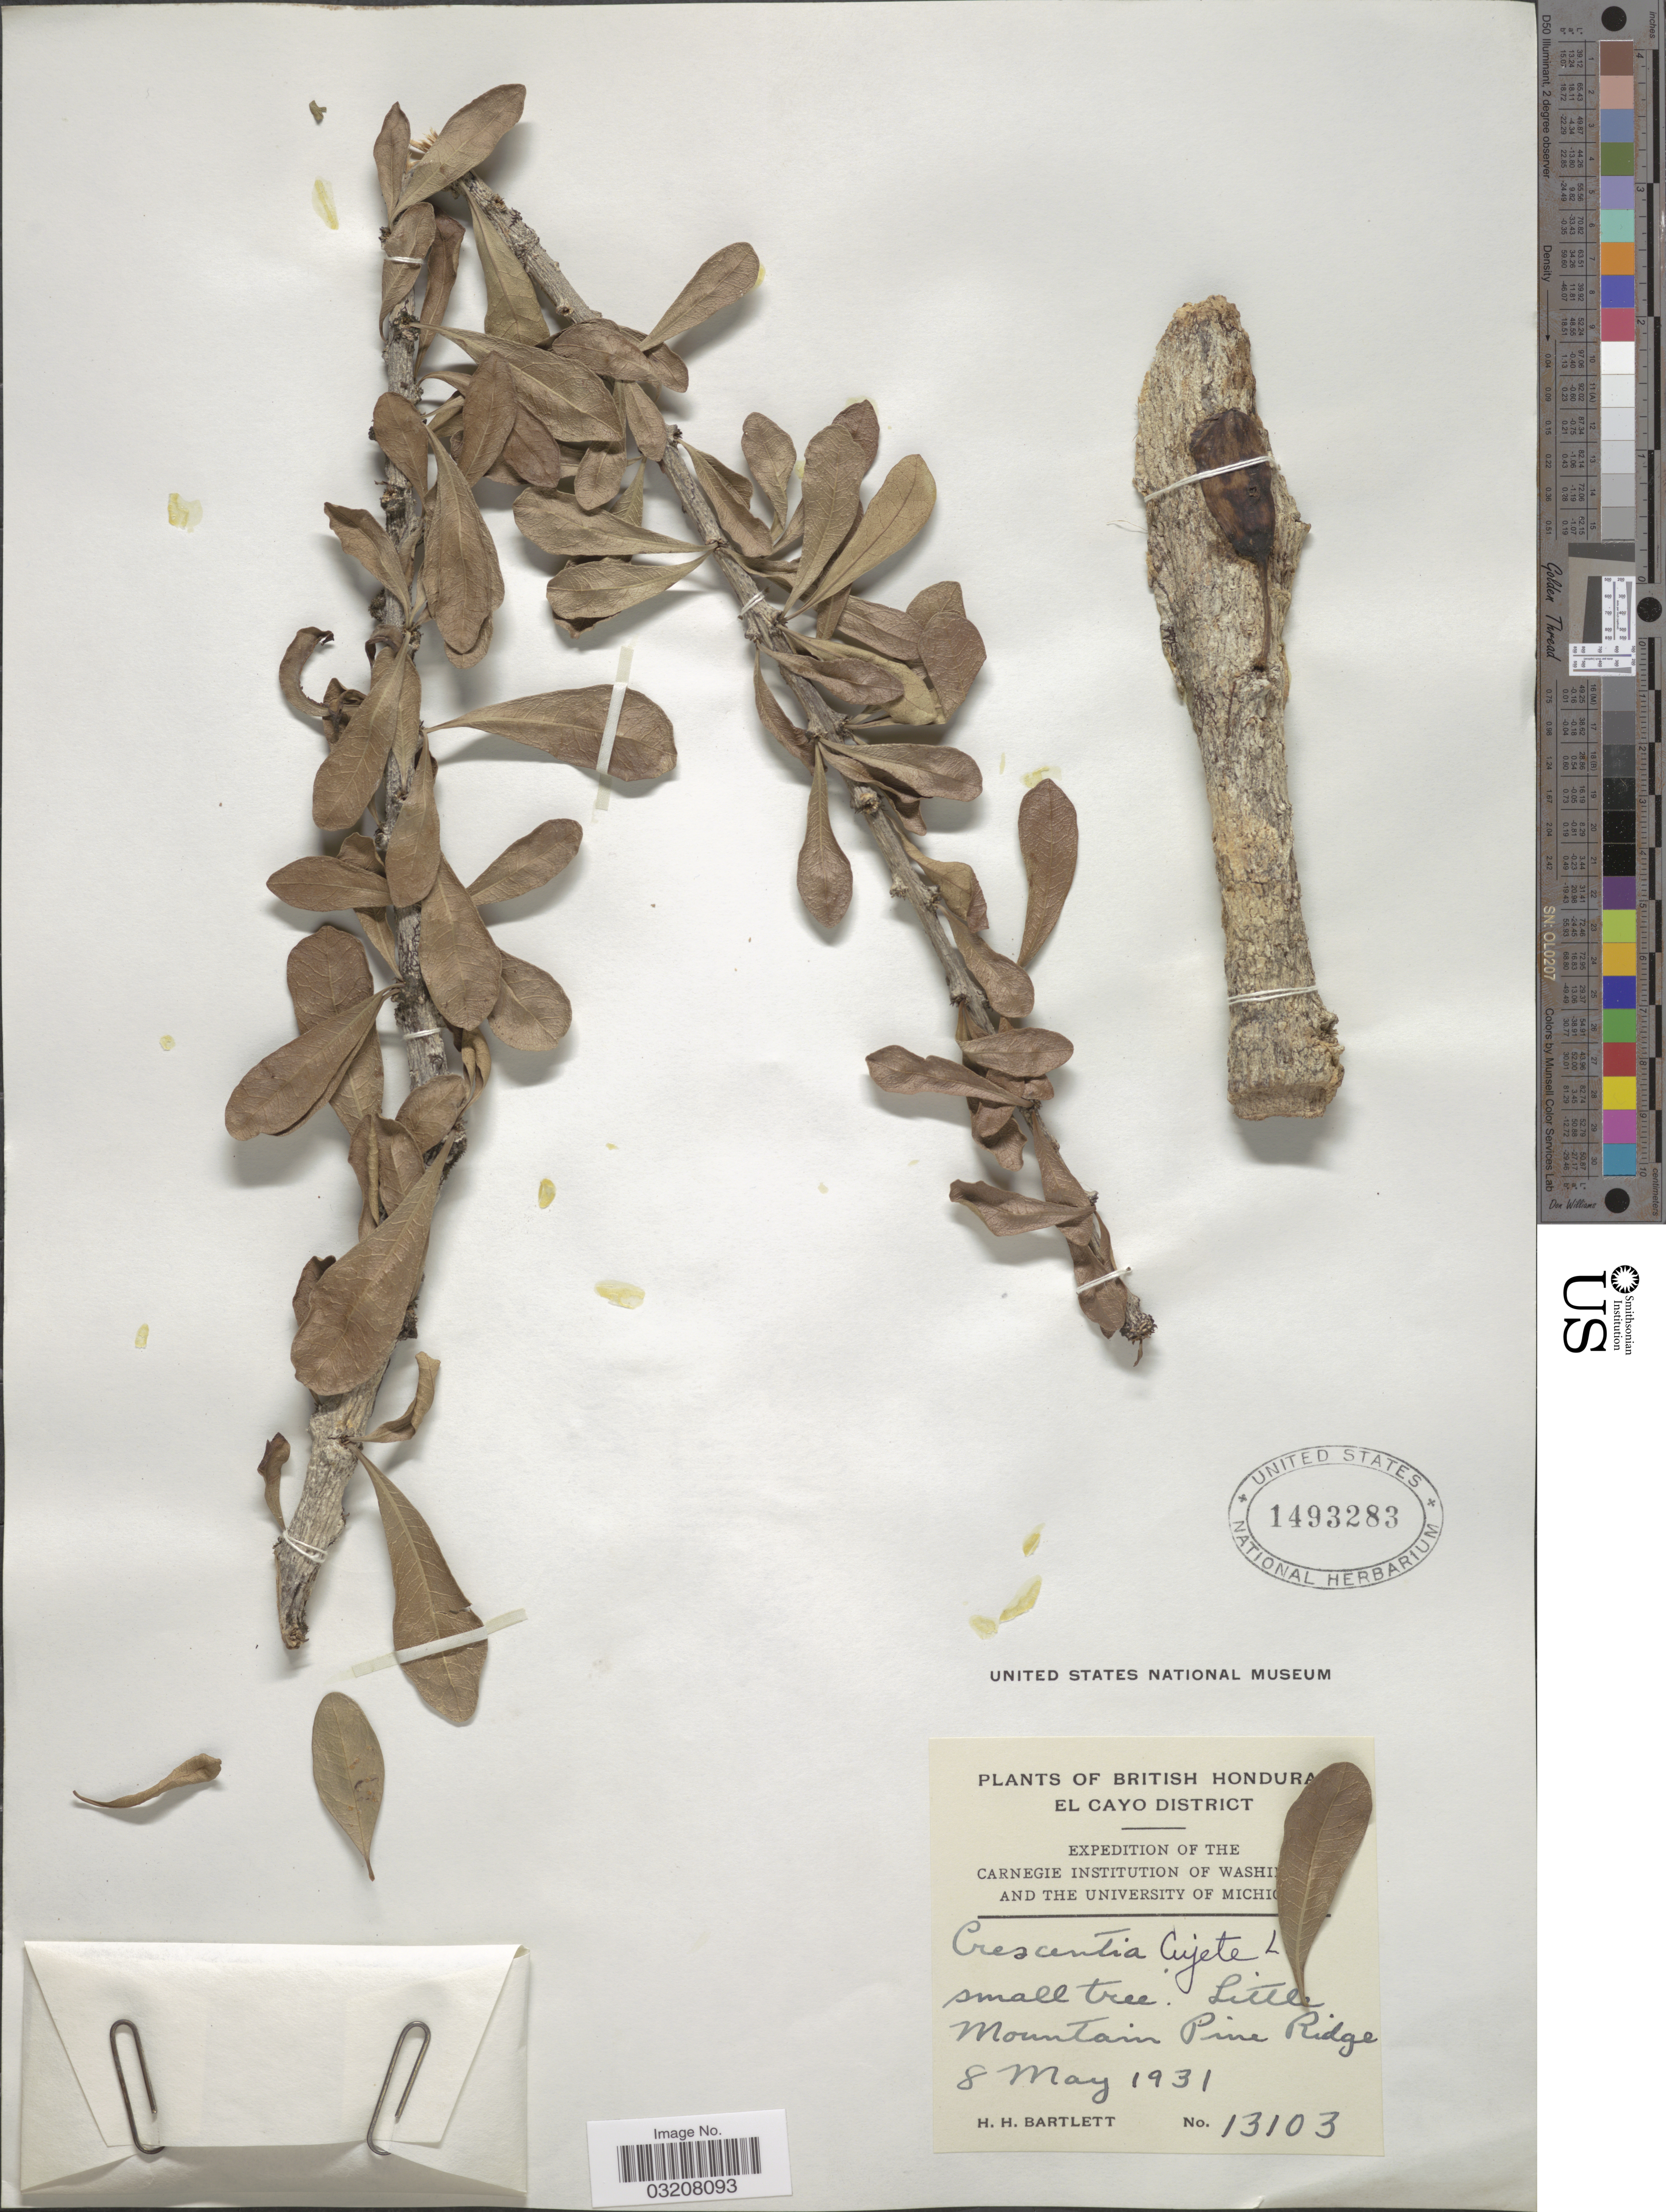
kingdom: Plantae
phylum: Tracheophyta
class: Magnoliopsida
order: Lamiales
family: Bignoniaceae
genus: Crescentia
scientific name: Crescentia cujete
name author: L.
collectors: H. H. Bartlett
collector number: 13103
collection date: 1931-05-08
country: Belize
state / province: Cayo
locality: British Honduras. El Cayo District. Little Mountain Pine Ridge.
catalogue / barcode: US 1493283